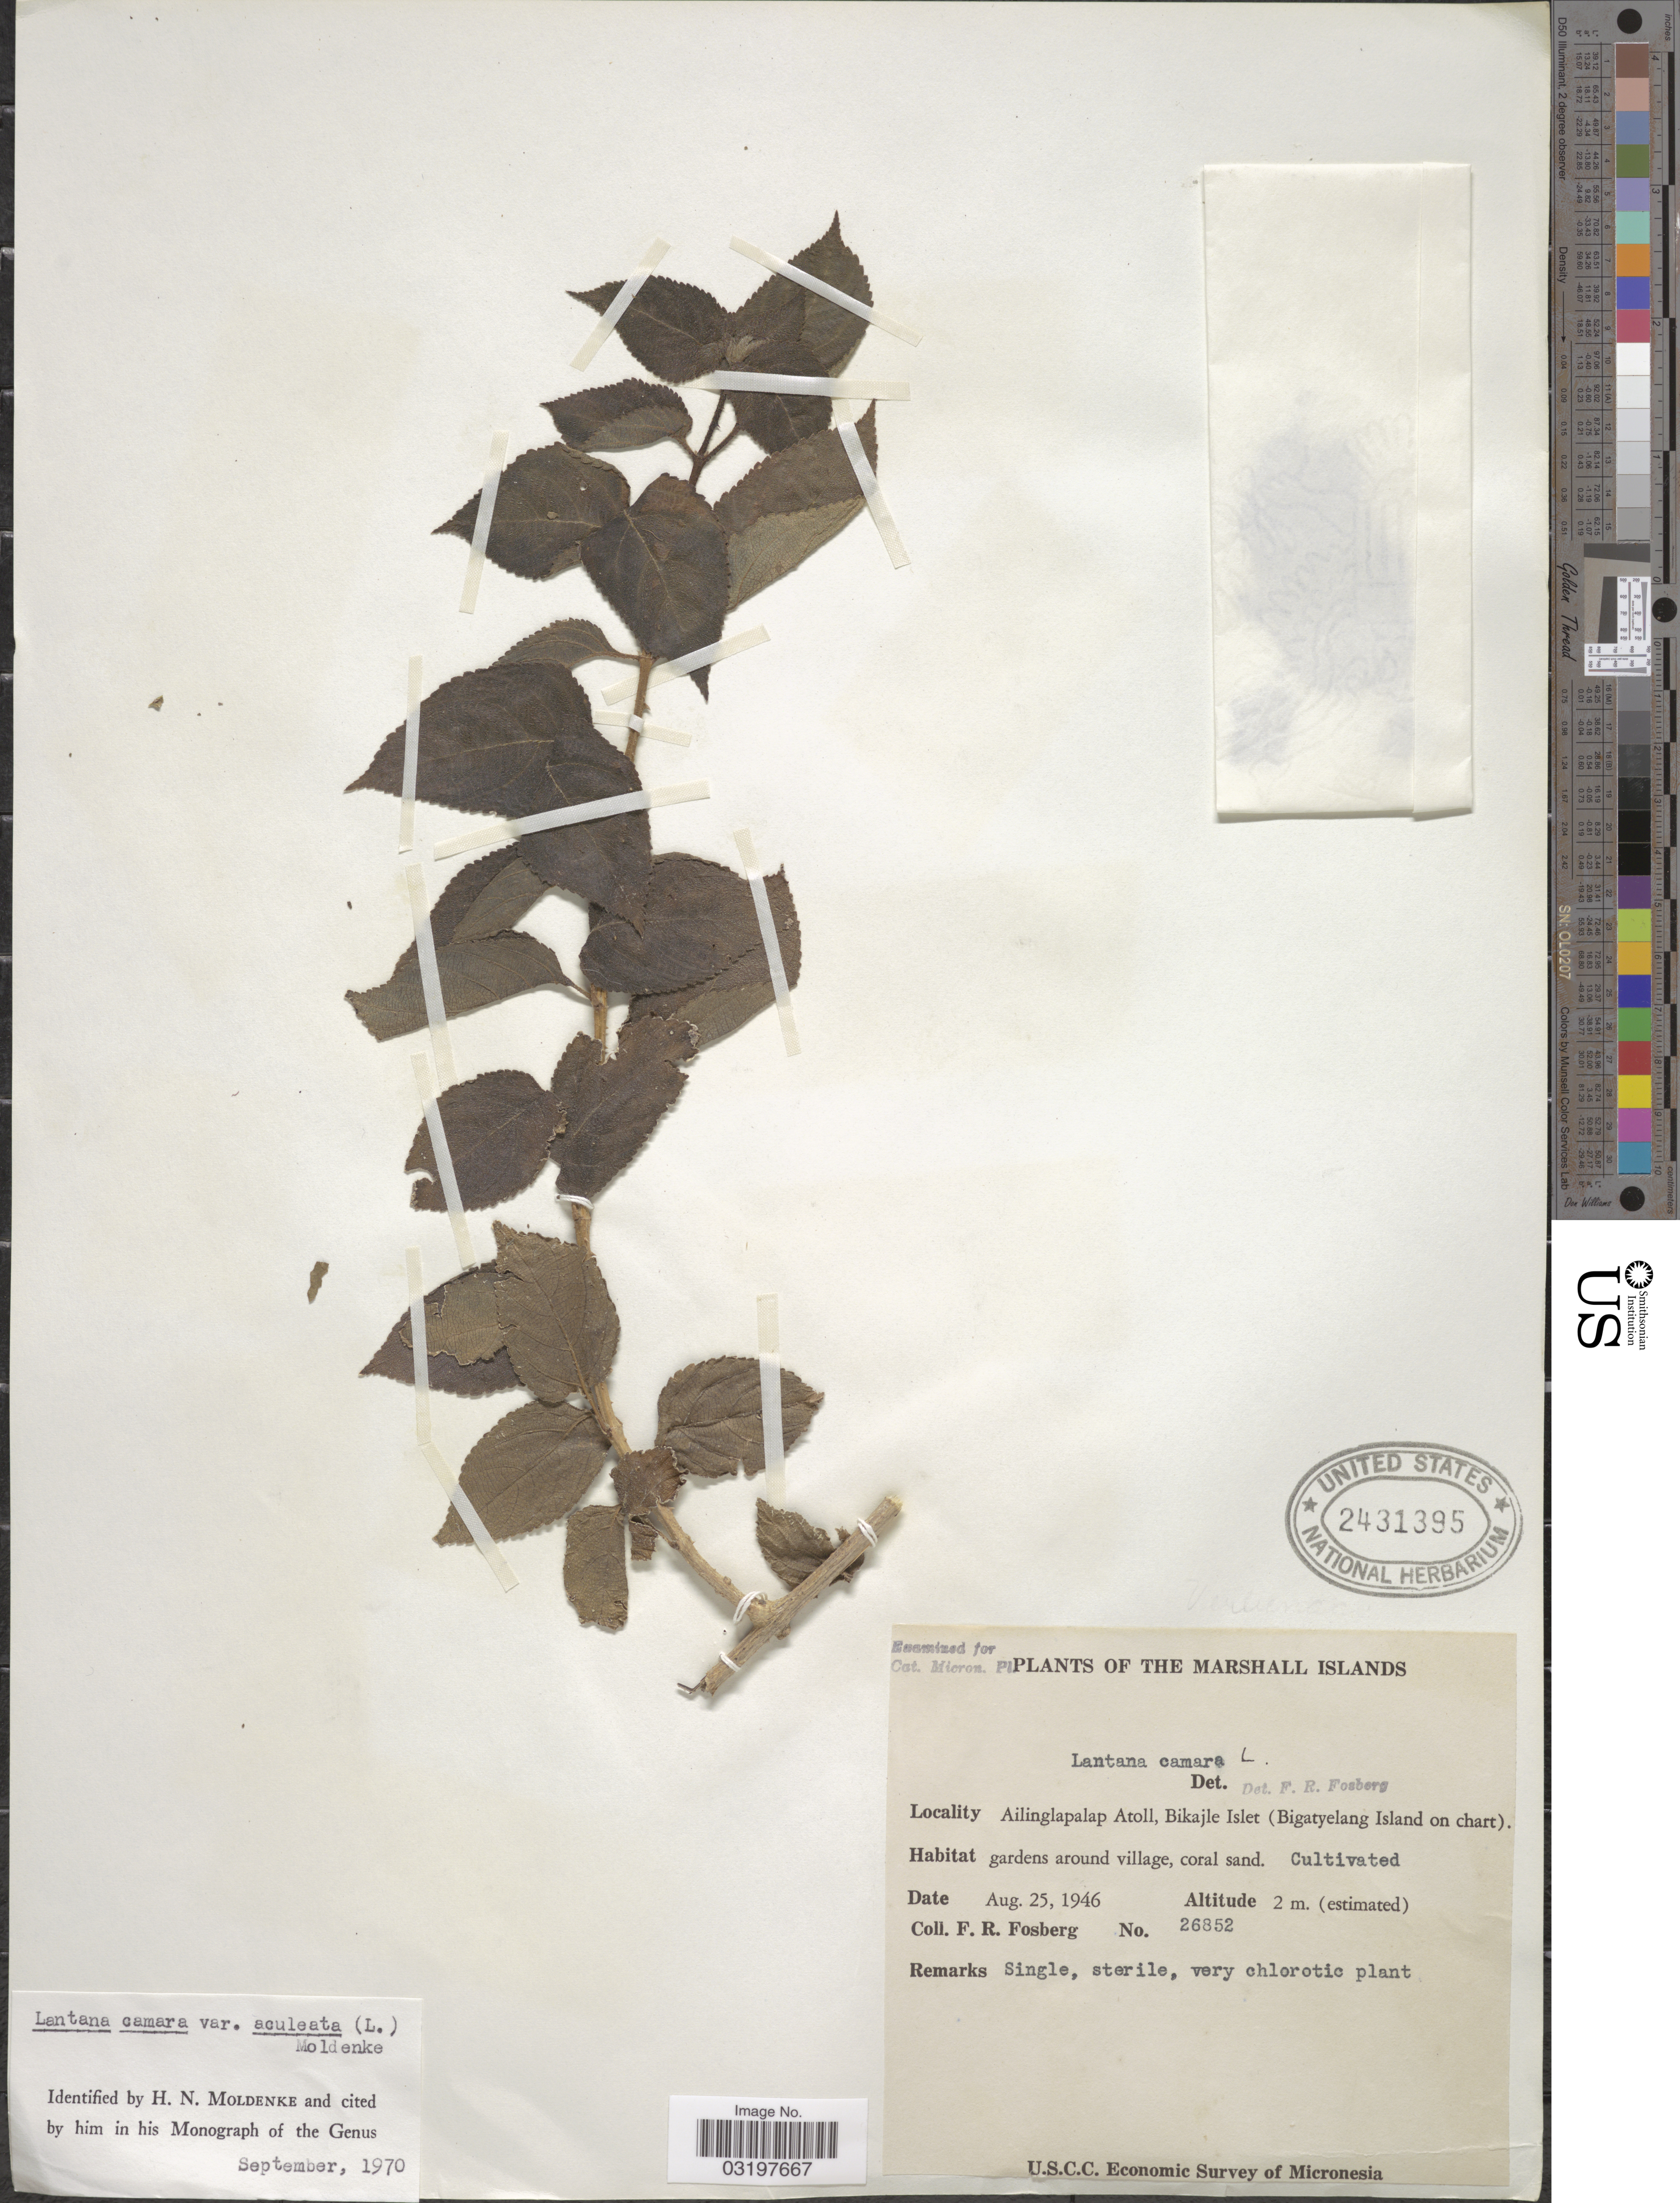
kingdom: Plantae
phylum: Tracheophyta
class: Magnoliopsida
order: Lamiales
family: Verbenaceae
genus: Lantana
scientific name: Lantana camara var. aculeata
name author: (L.) Moldenke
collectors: F. R. Fosberg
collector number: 26852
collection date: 1946-08-25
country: Marshall Islands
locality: Ailinglapalap Atoll, Bikajle Islet (Bigatyelang Island on chart). Gardens around village.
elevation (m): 2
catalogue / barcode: US 2431395